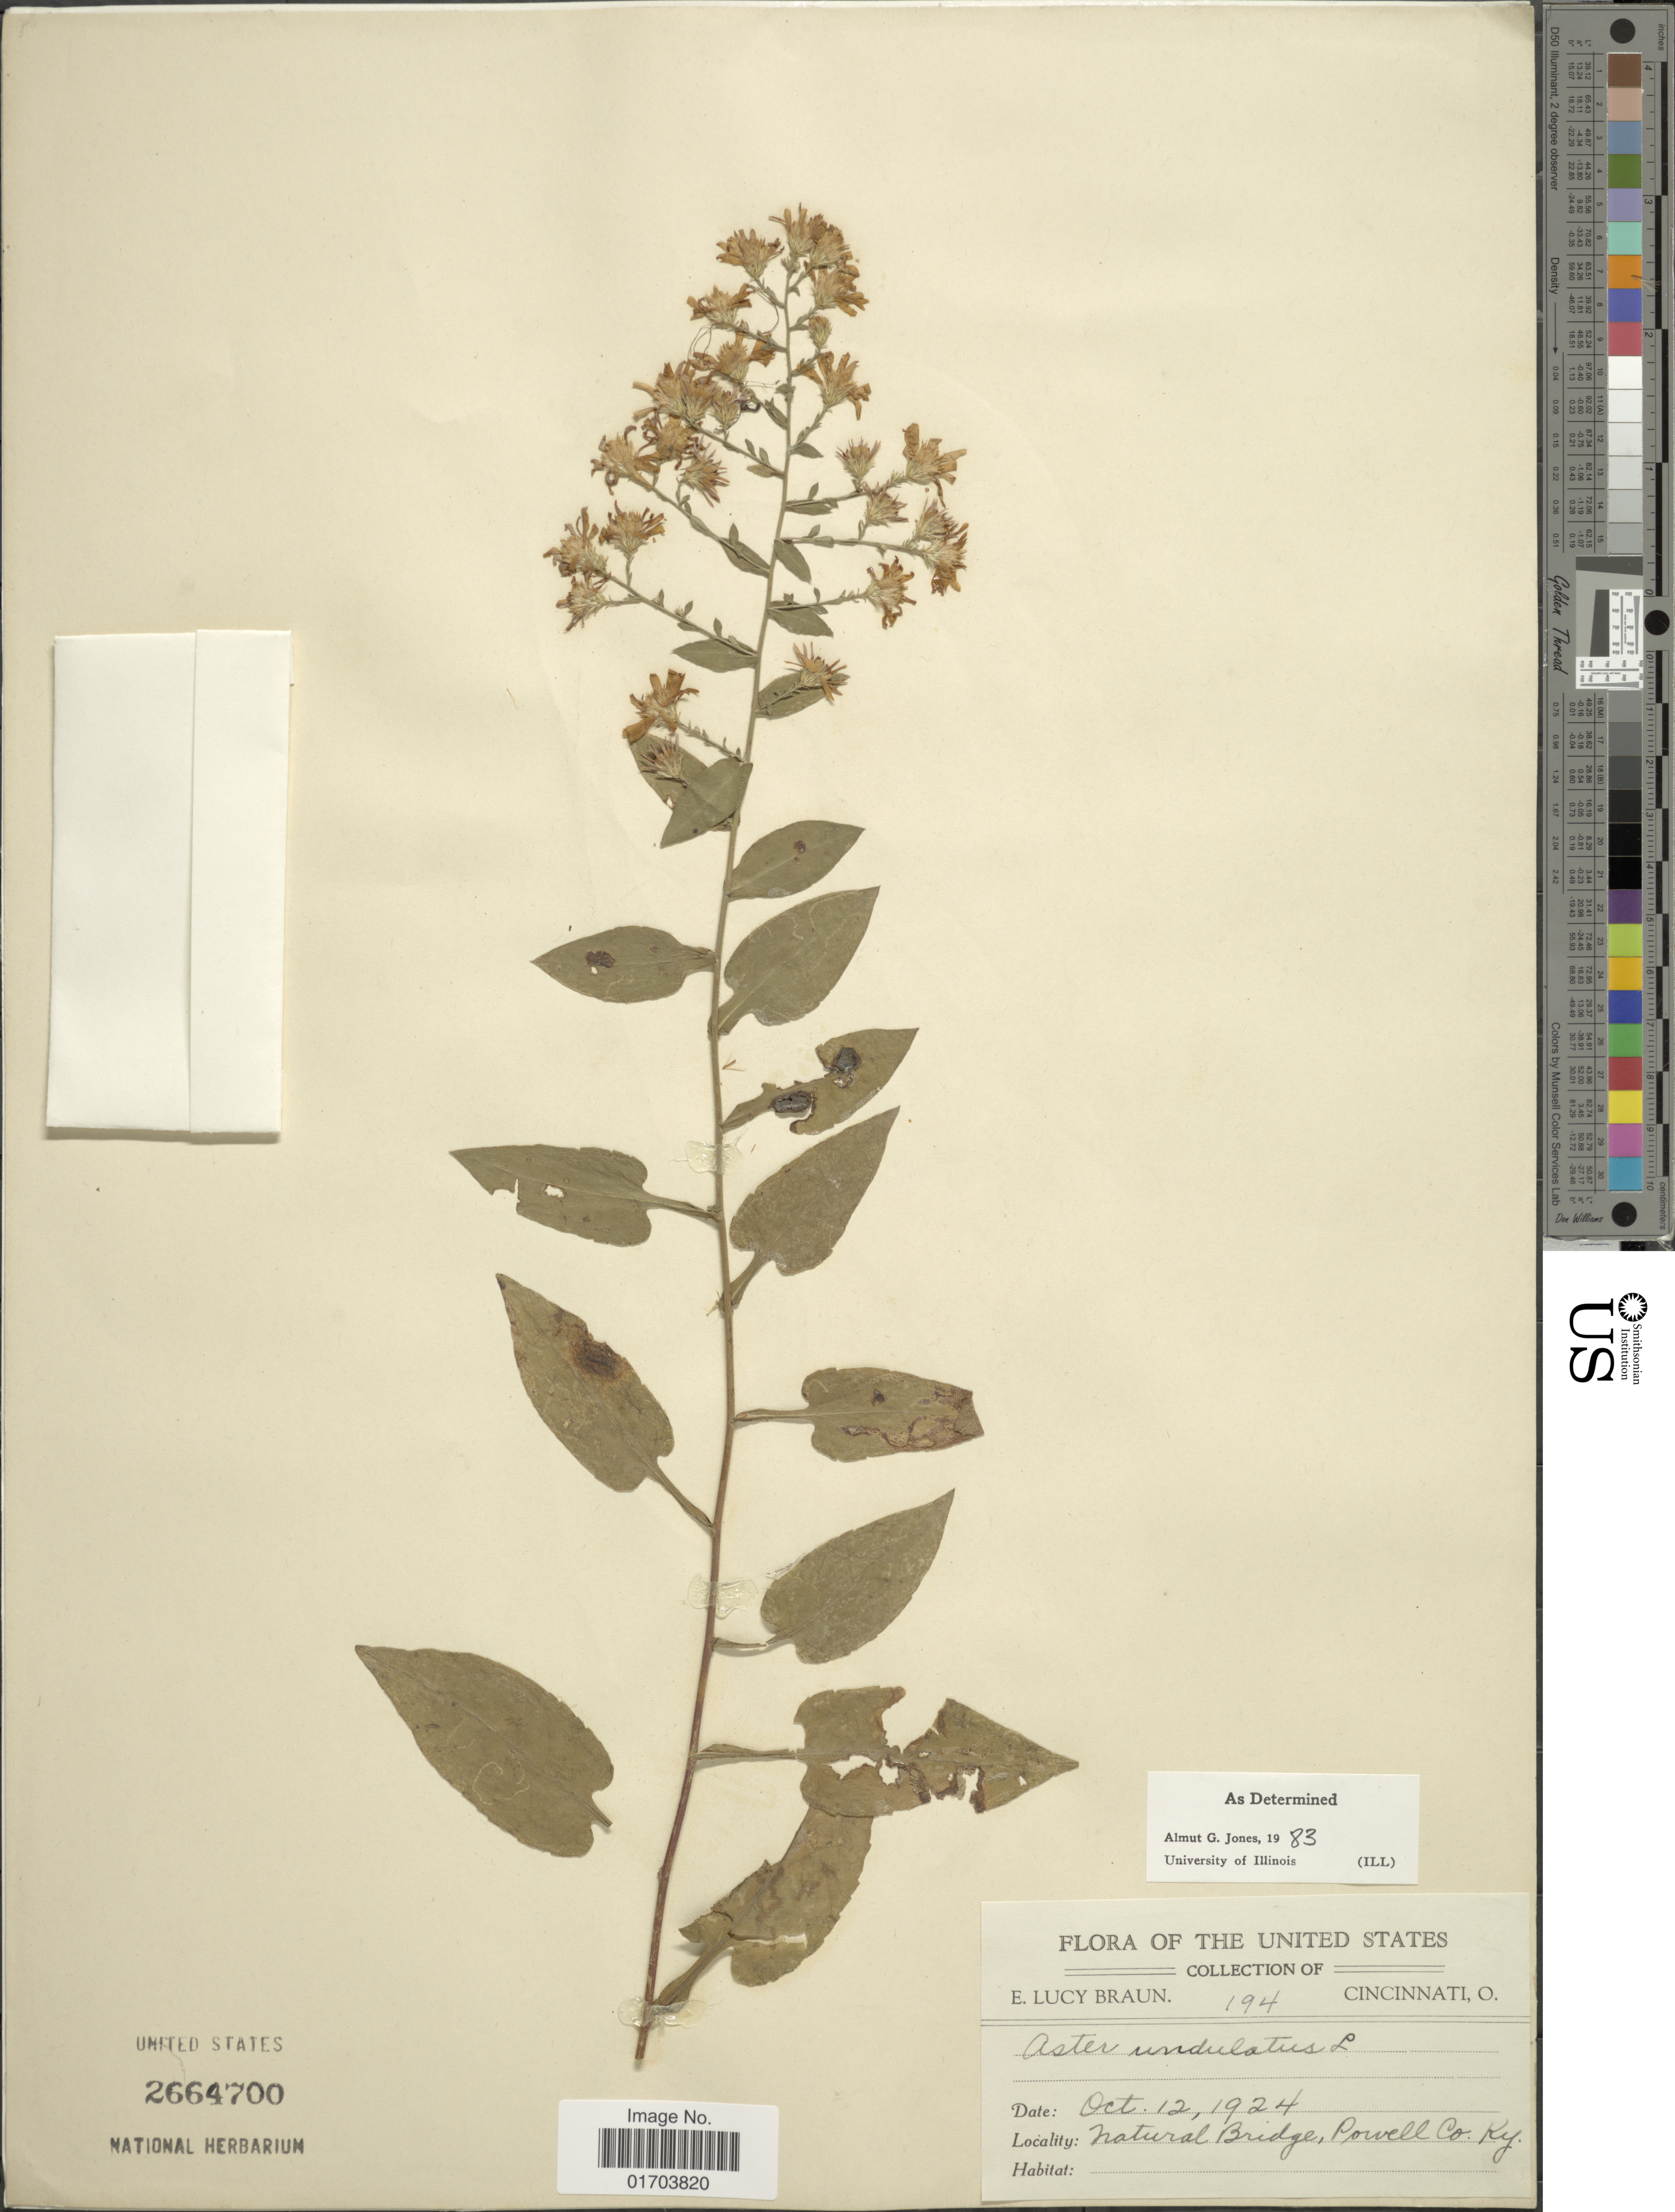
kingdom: Plantae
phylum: Tracheophyta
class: Magnoliopsida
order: Asterales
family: Asteraceae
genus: Symphyotrichum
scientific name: Symphyotrichum undulatum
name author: (L.) G.L. Nesom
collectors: E. L. Braun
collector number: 194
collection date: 1924-10-12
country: United States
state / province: Kentucky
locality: Natural Bridge, Powell Co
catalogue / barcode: US 2664700